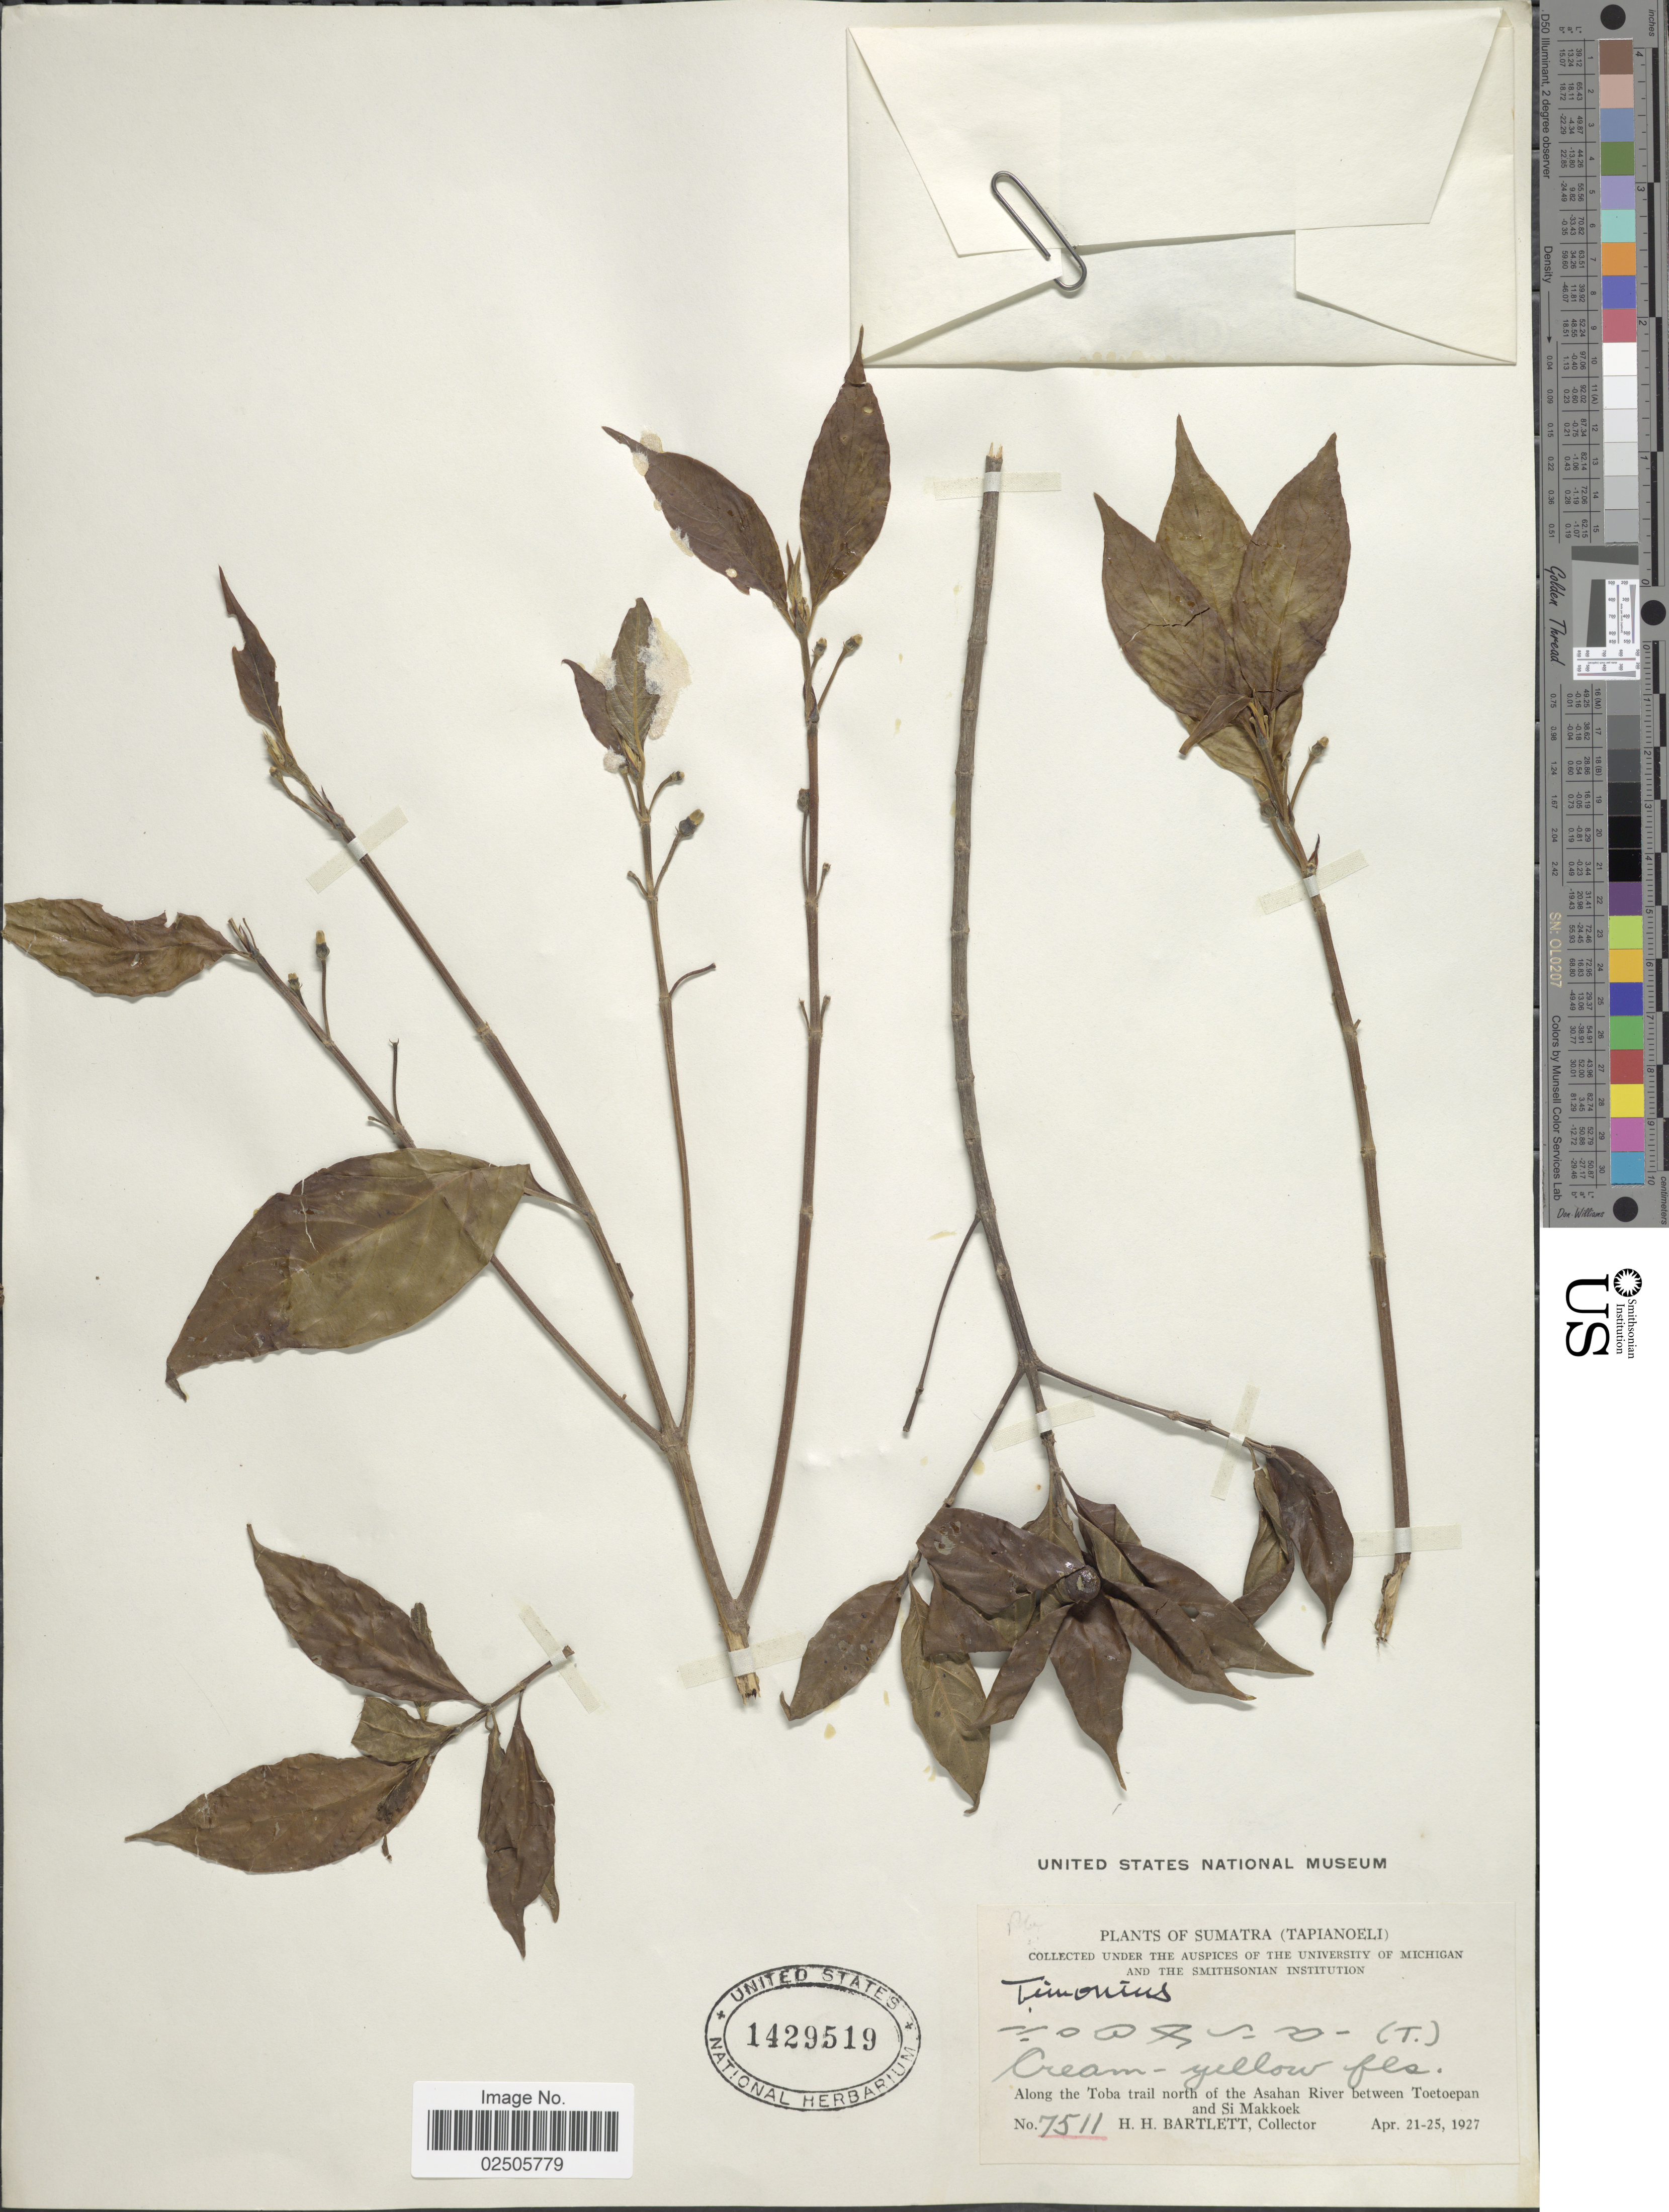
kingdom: Plantae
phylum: Tracheophyta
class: Magnoliopsida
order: Gentianales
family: Rubiaceae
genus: Timonius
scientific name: Timonius sp.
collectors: H. H. Bartlett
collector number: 7511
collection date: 1927-04-21/1927-04-25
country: Indonesia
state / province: Sumatra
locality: (Tapianoeli), Along the Toba trail north of the Asahan River between Toetoepan and Si Makkoek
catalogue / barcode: US 1429519